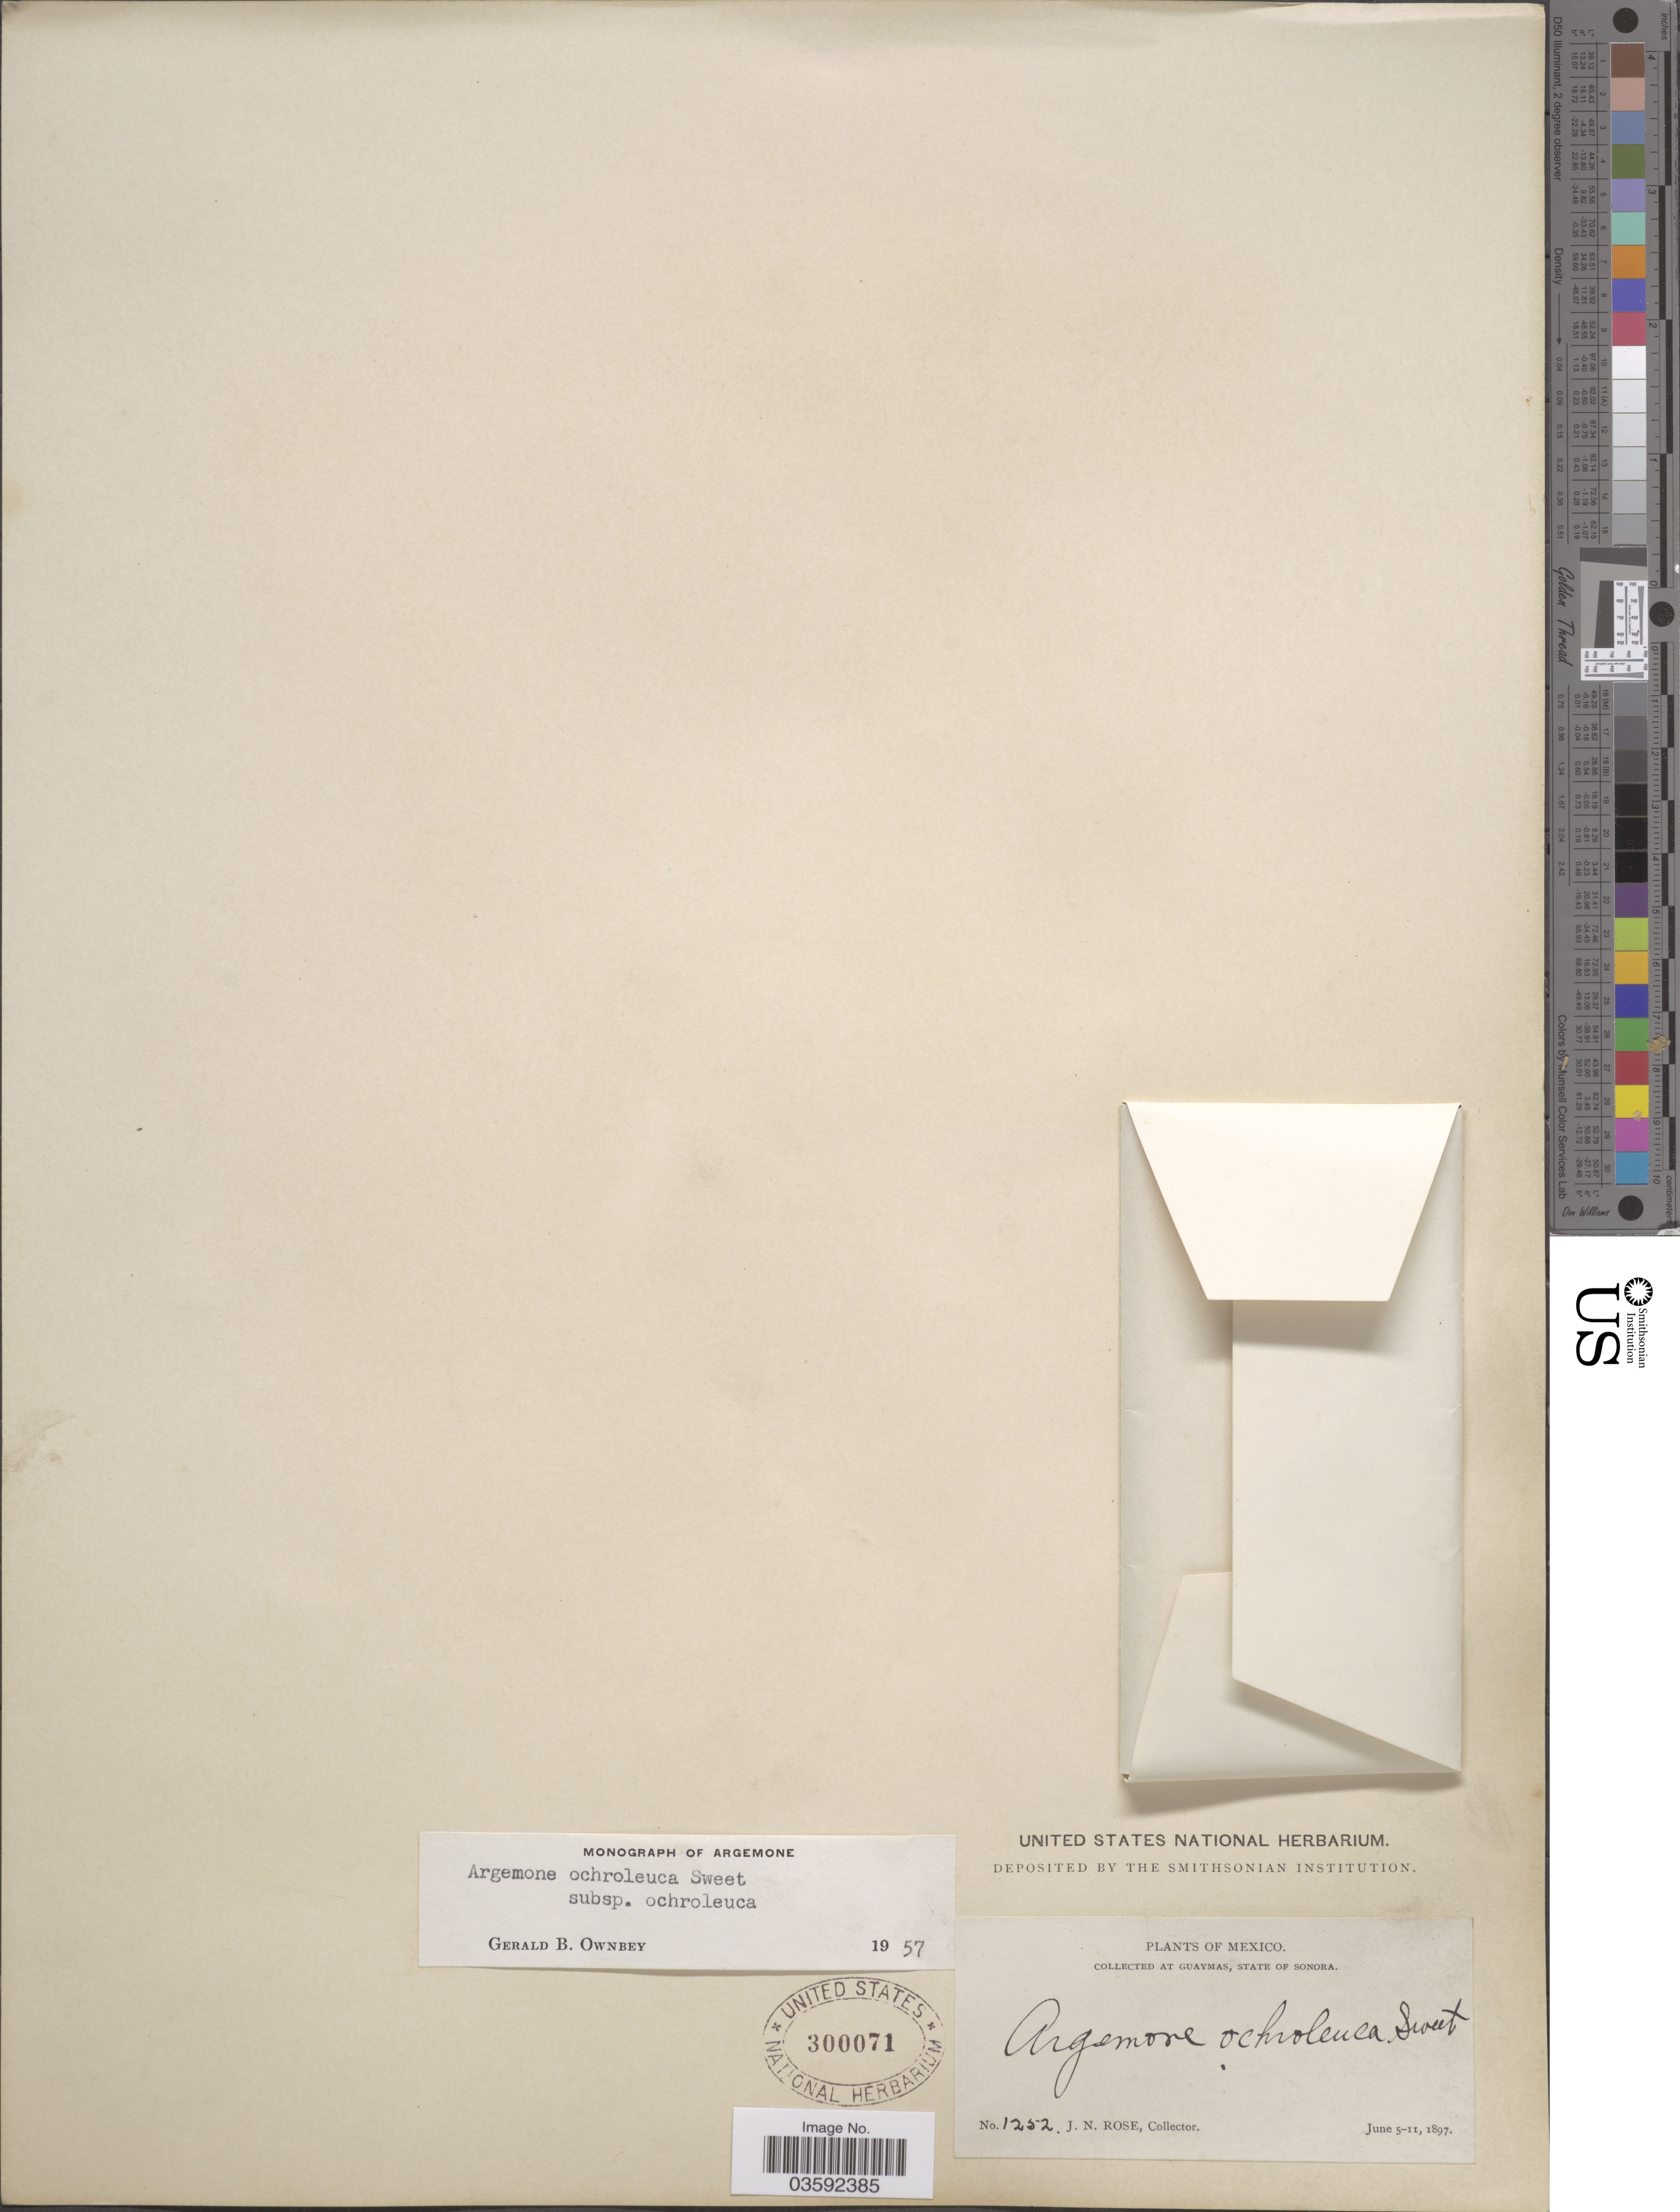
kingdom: Plantae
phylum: Tracheophyta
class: Magnoliopsida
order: Ranunculales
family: Papaveraceae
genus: Argemone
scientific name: Argemone ochroleuca subsp. ochroleuca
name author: Sweet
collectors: J. N. Rose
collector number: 1252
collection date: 1897-06-05/1897-06-11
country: Mexico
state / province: Sonora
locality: At Guaymas.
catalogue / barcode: US 300071